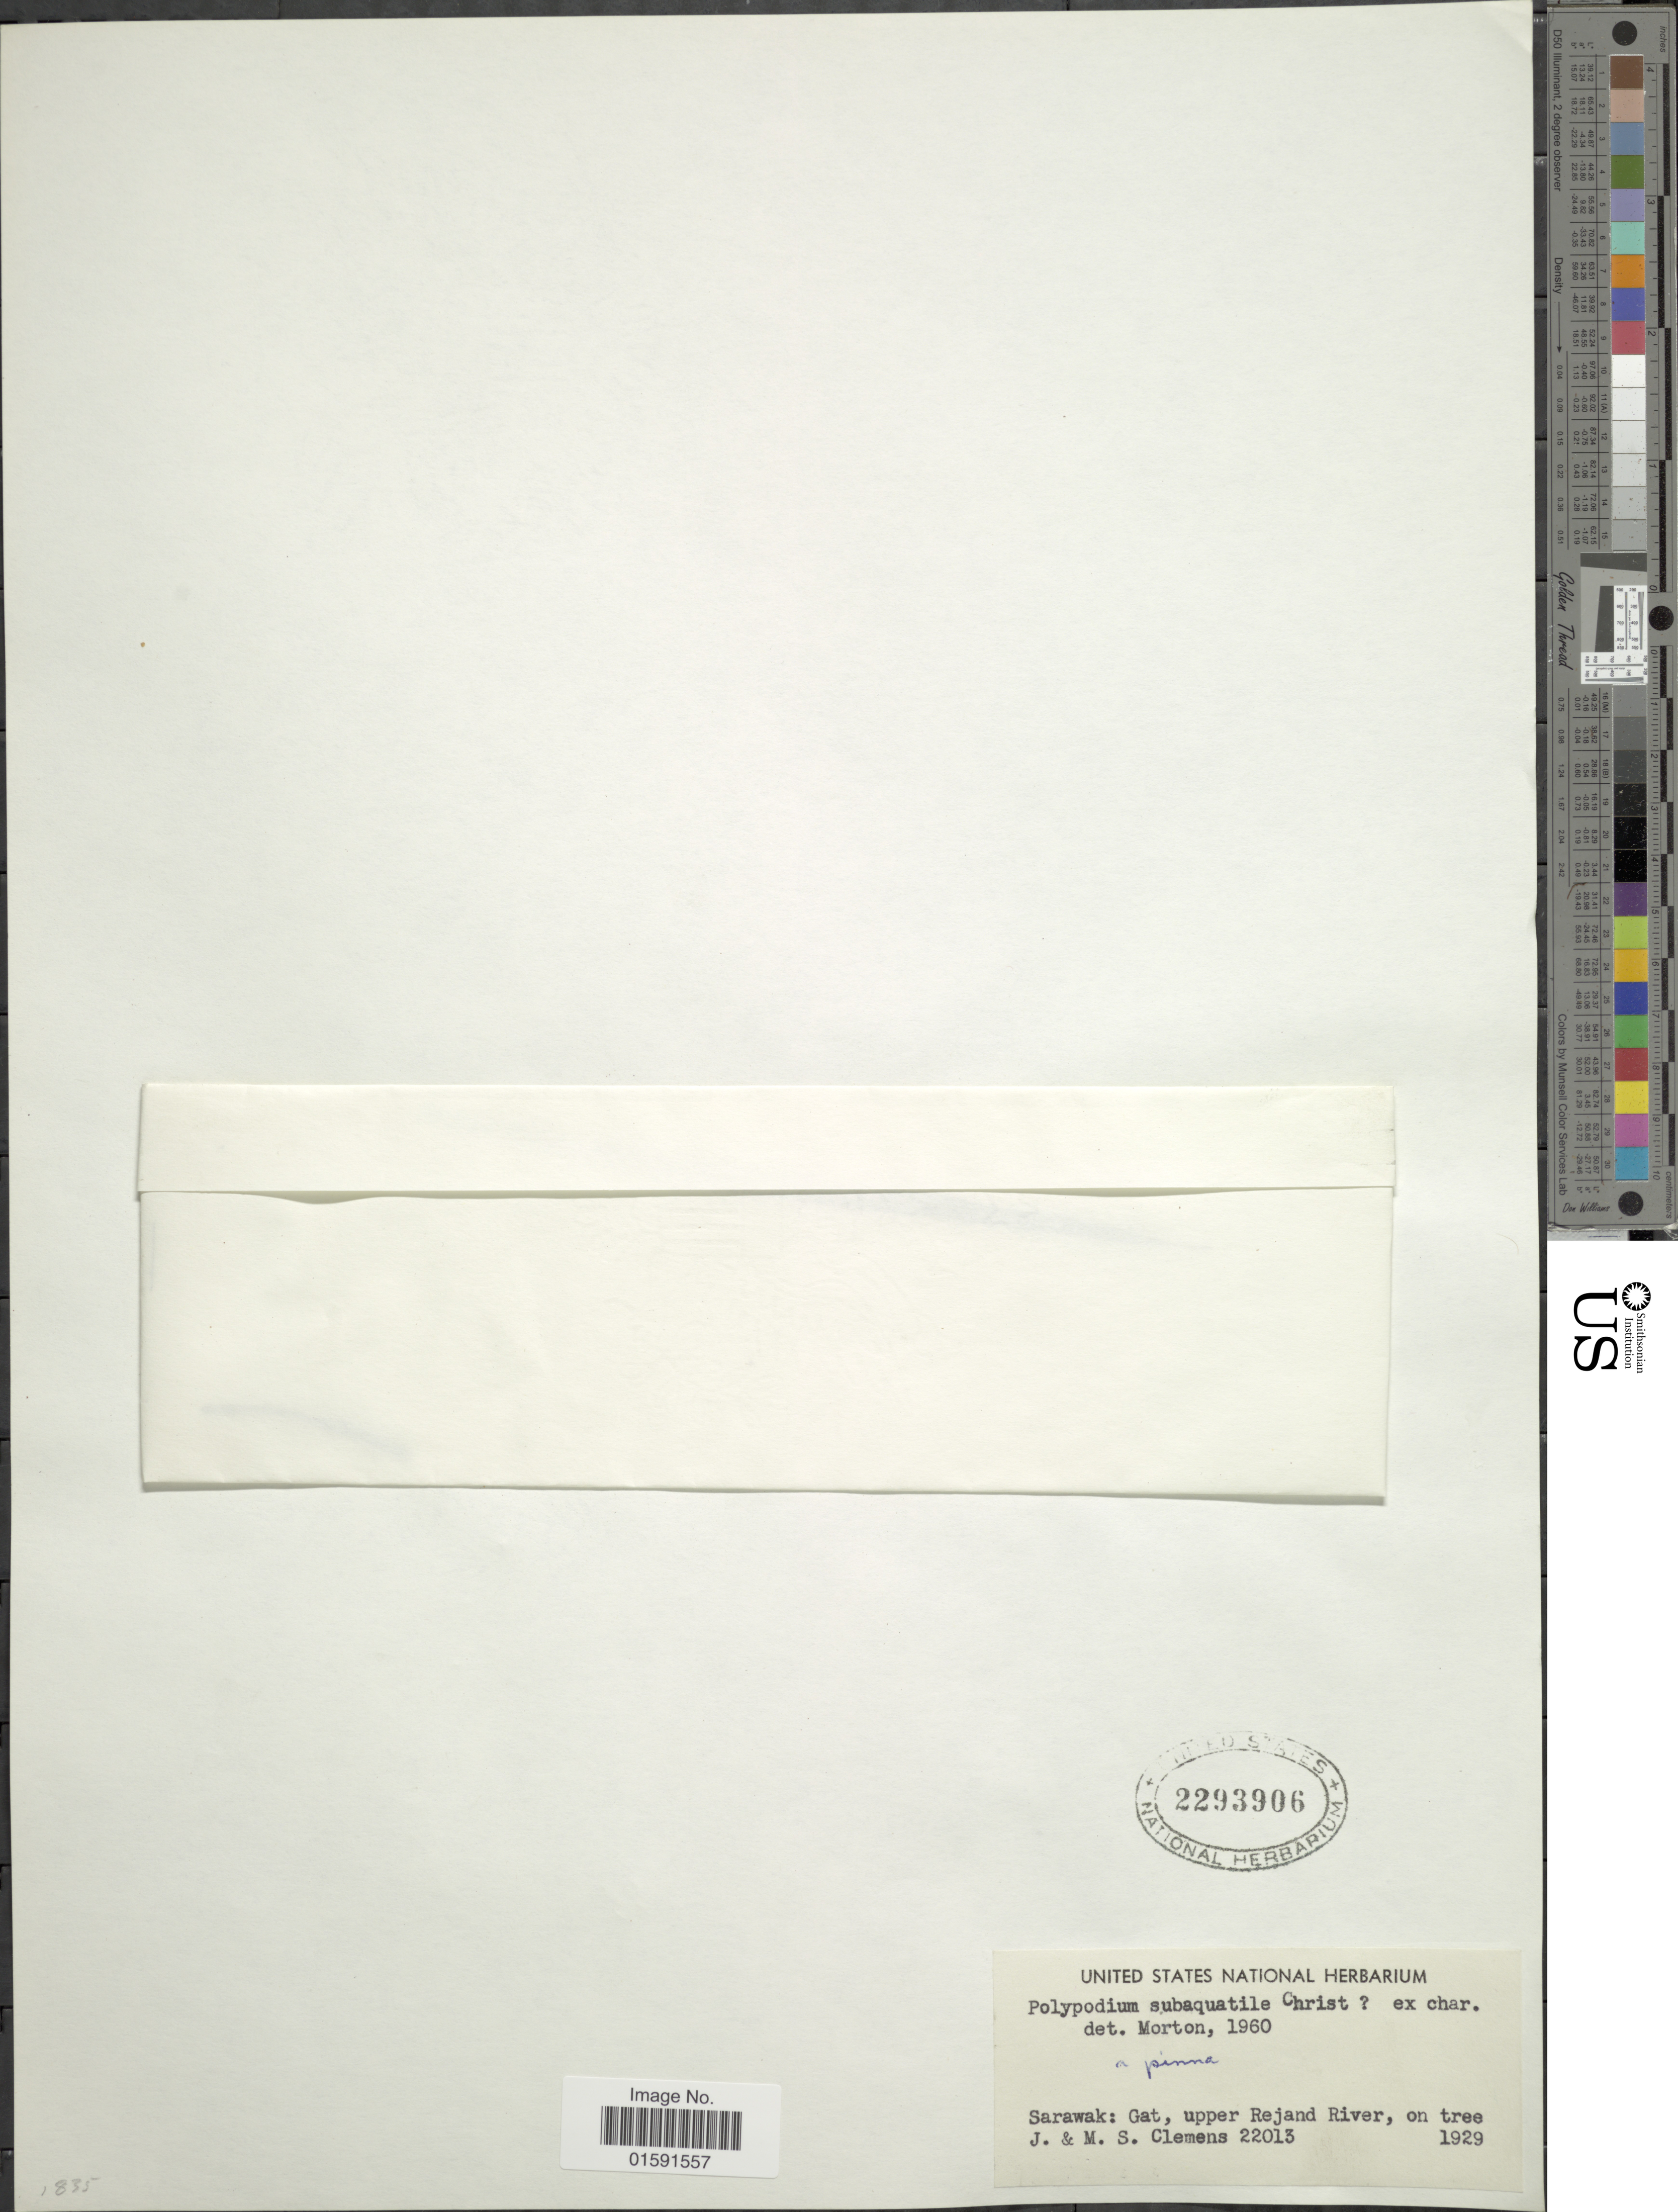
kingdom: Plantae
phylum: Tracheophyta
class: Polypodiopsida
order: Polypodiales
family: Polypodiaceae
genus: Selliguea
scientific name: Selliguea albidosquamata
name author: (Blume) Parris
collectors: J. Clemens & M. S. Clemens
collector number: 22013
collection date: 1929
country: Malaysia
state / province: Sarawak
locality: Sarawak: Gat, upper Rejand River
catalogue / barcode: US 2293906